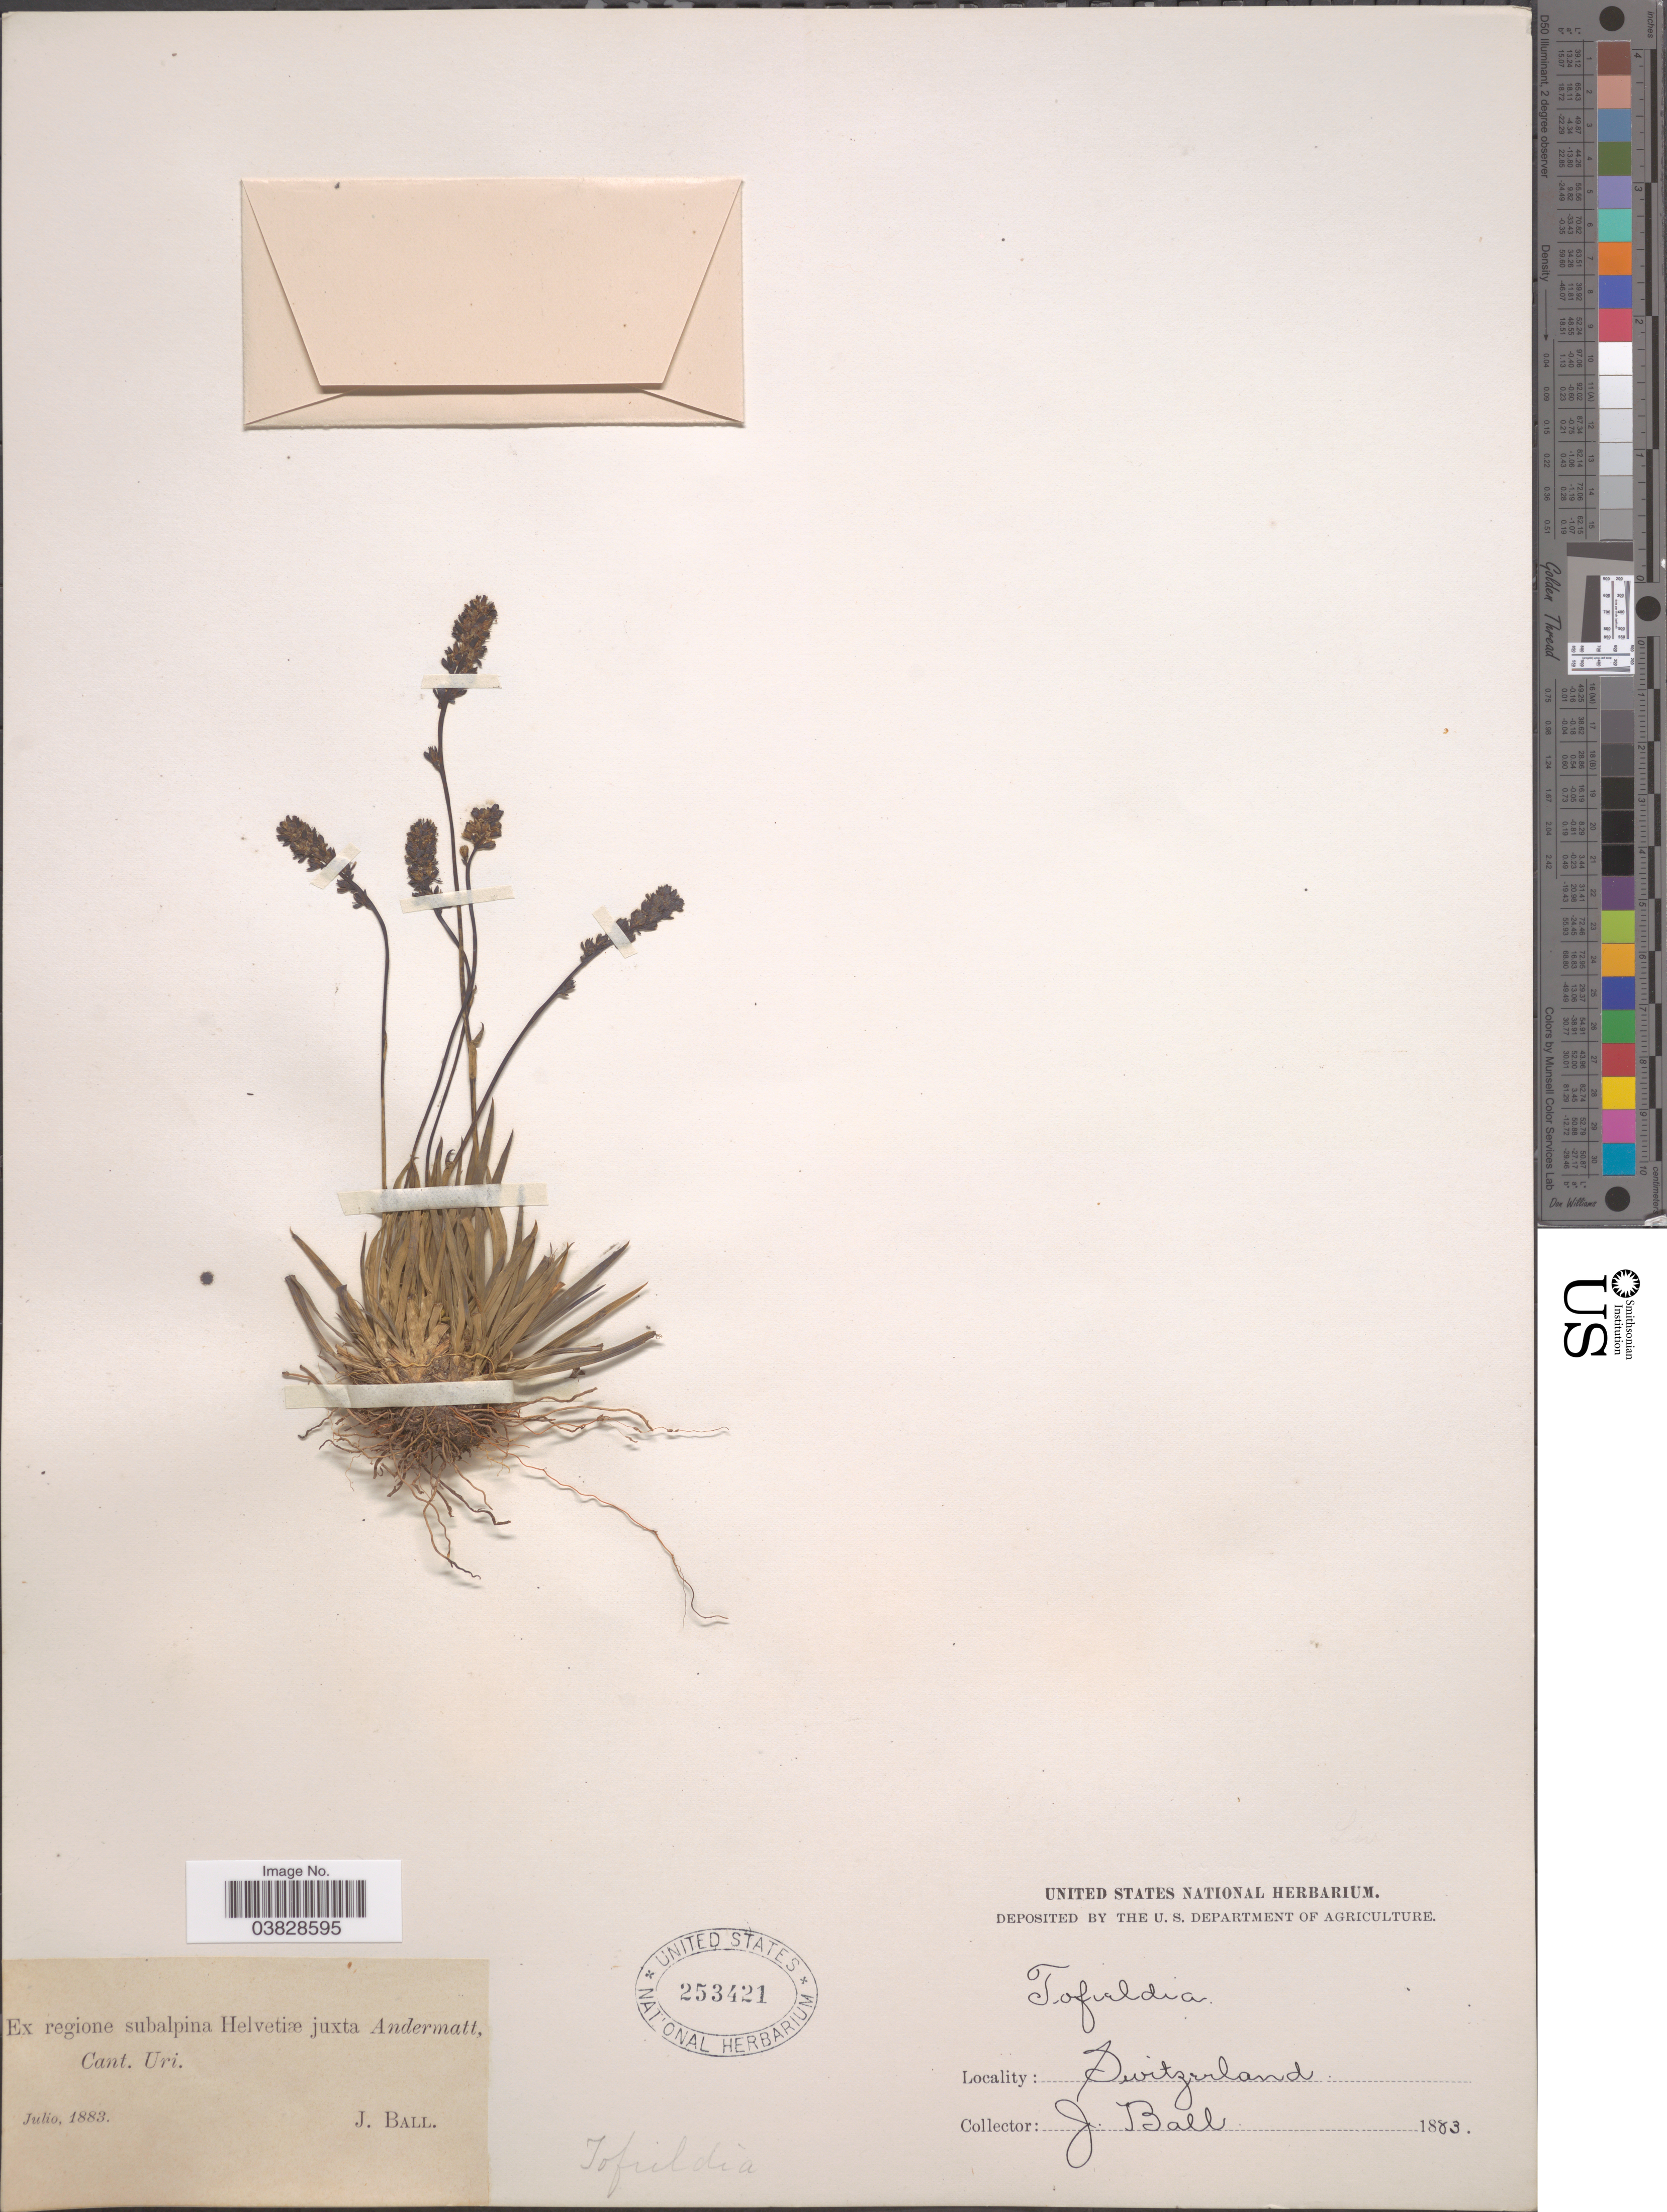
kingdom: Plantae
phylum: Tracheophyta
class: Liliopsida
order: Alismatales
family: Tofieldiaceae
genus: Tofieldia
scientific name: Tofieldia sp.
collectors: J. Ball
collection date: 1883-07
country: Switzerland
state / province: Uri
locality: Ex regione subalpina Helvetiæ juxta Andermatt, Cant. Uri.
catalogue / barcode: US 253421